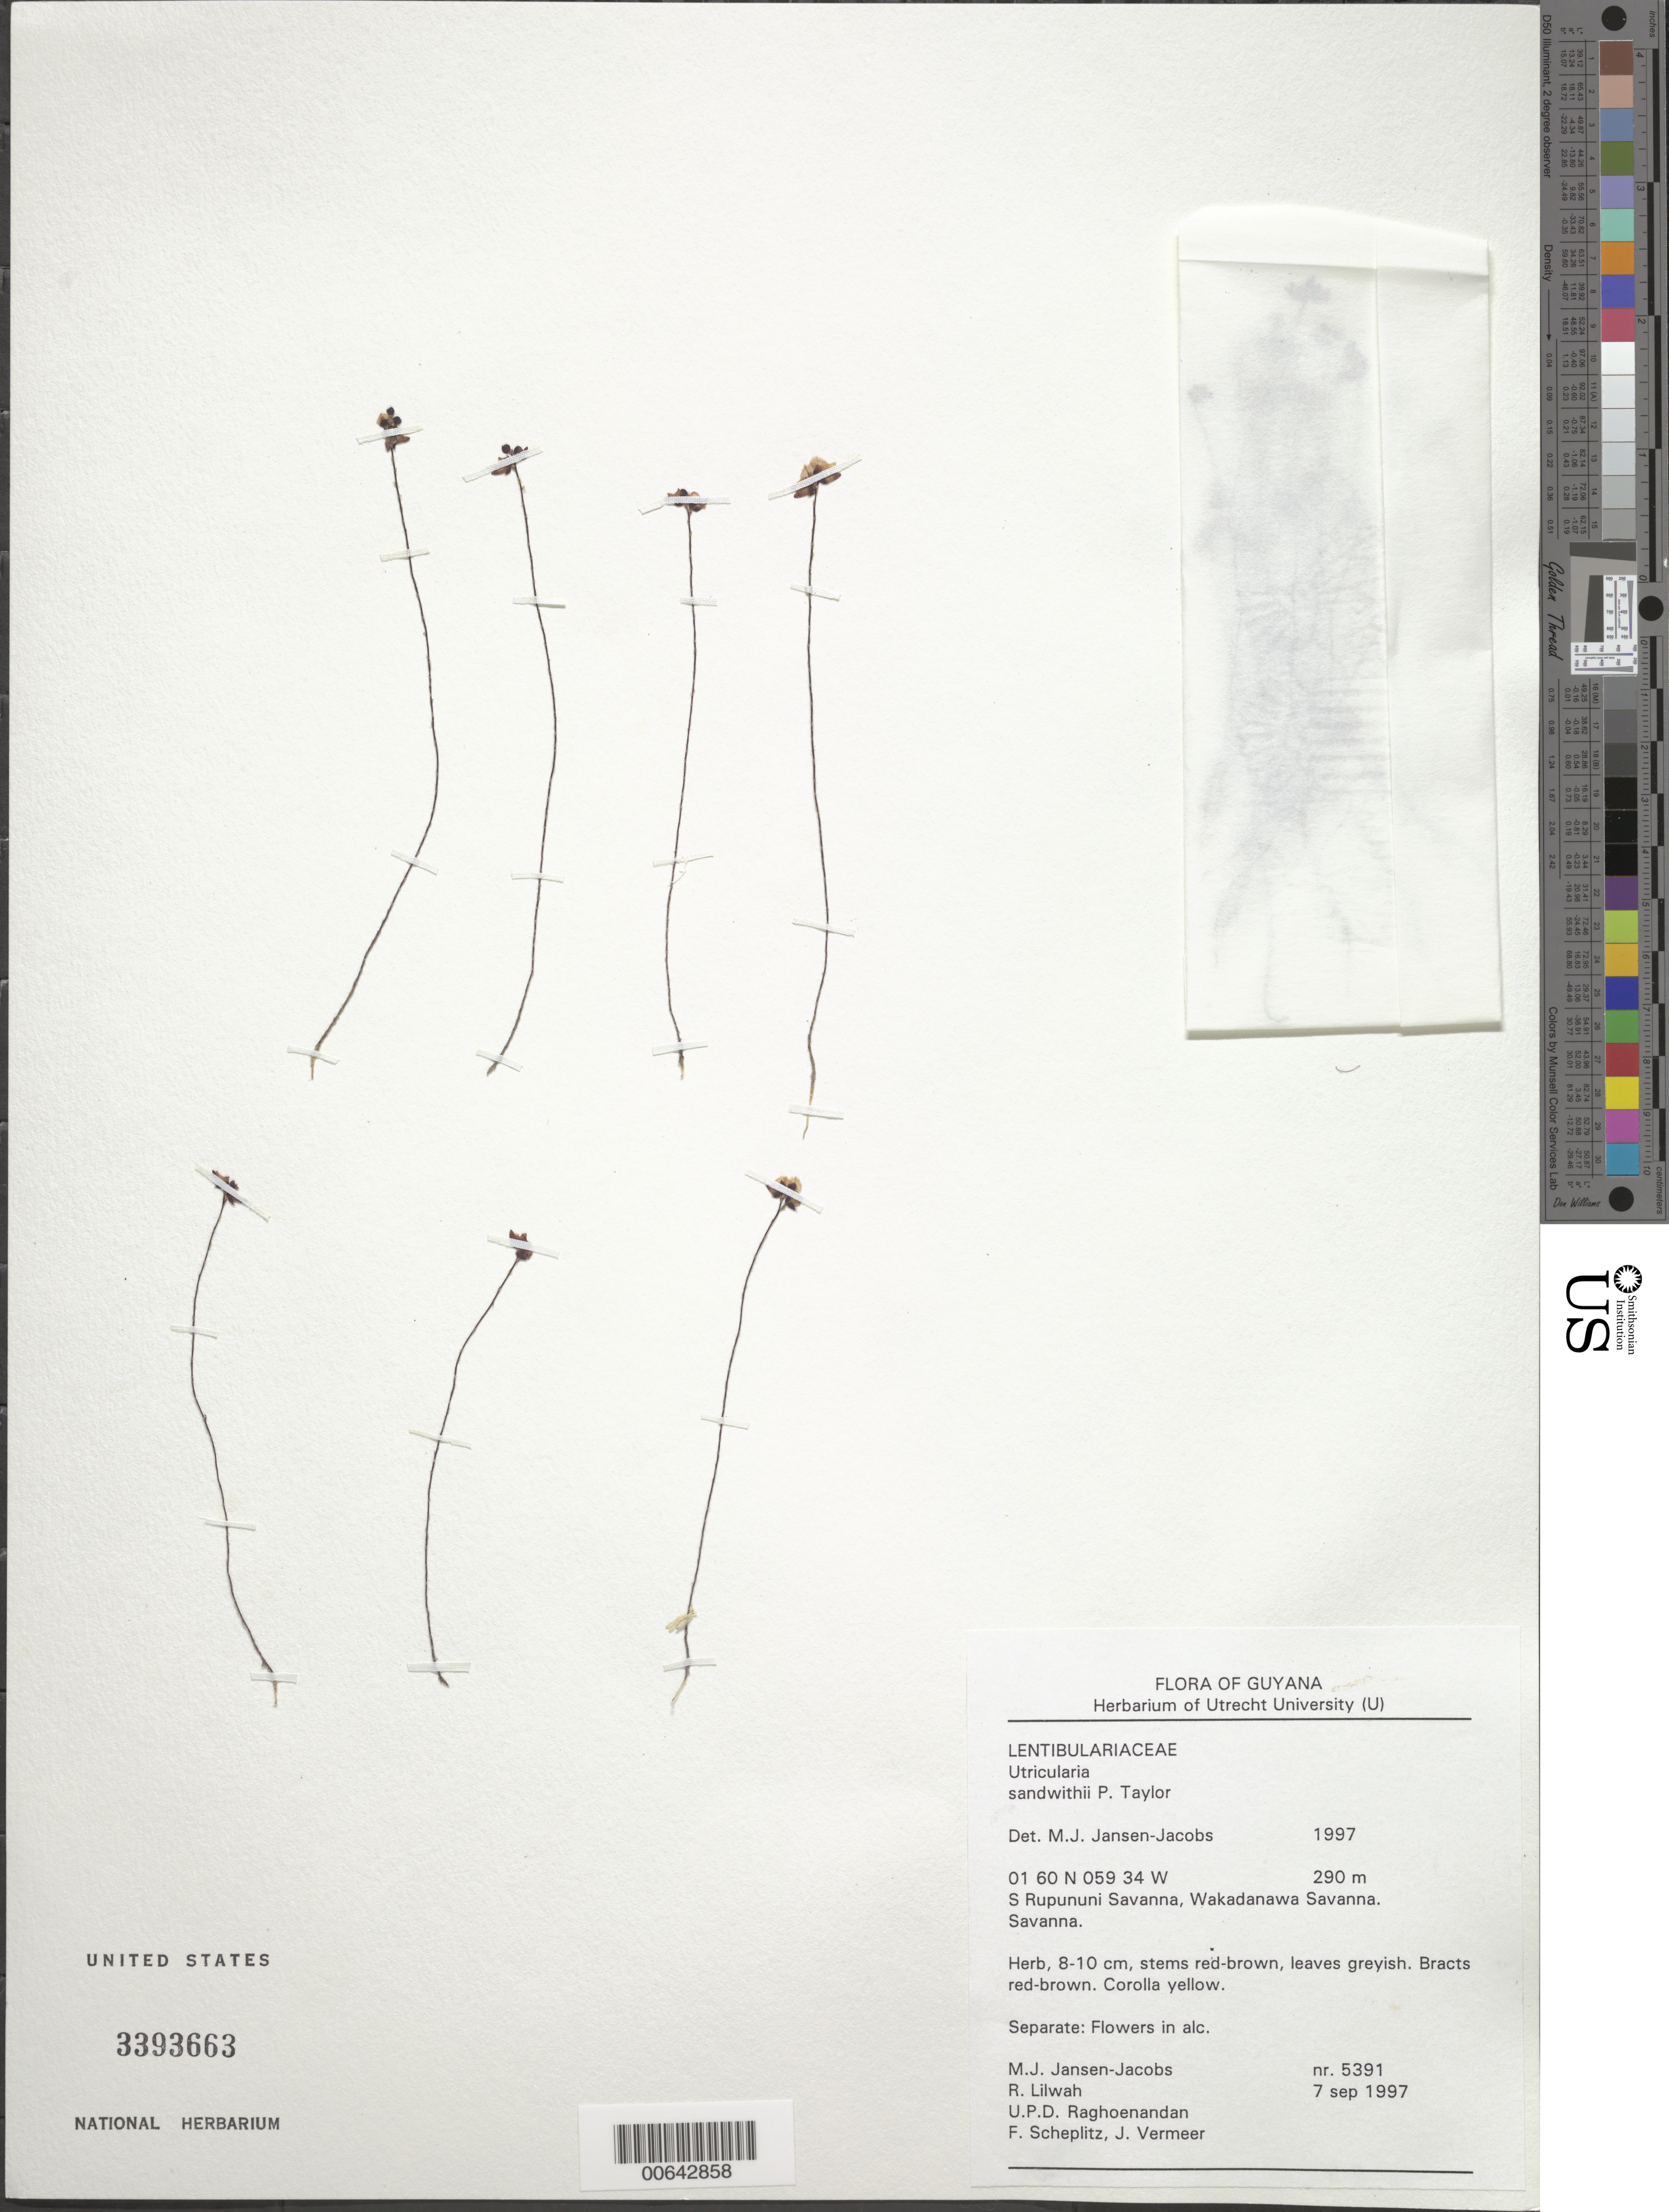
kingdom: Plantae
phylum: Tracheophyta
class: Magnoliopsida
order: Lamiales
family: Lentibulariaceae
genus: Utricularia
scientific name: Utricularia sandwithii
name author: P. Taylor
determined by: Jansen-Jacobs, M. J., (U), Nationaal Herbarium Nederland, Utrecht University branch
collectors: M. J. Jansen-Jacobs, R. Lilwah, U. Raghoenandan, F. Scheplitz & J. Vermeer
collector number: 5391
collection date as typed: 6-Sep-97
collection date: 1997-09-06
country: Guyana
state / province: U. Takutu-U. Essequibo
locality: S. Rupununi savanna, Wakadanawa Savanna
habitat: Savanna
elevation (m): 290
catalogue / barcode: US 3393663